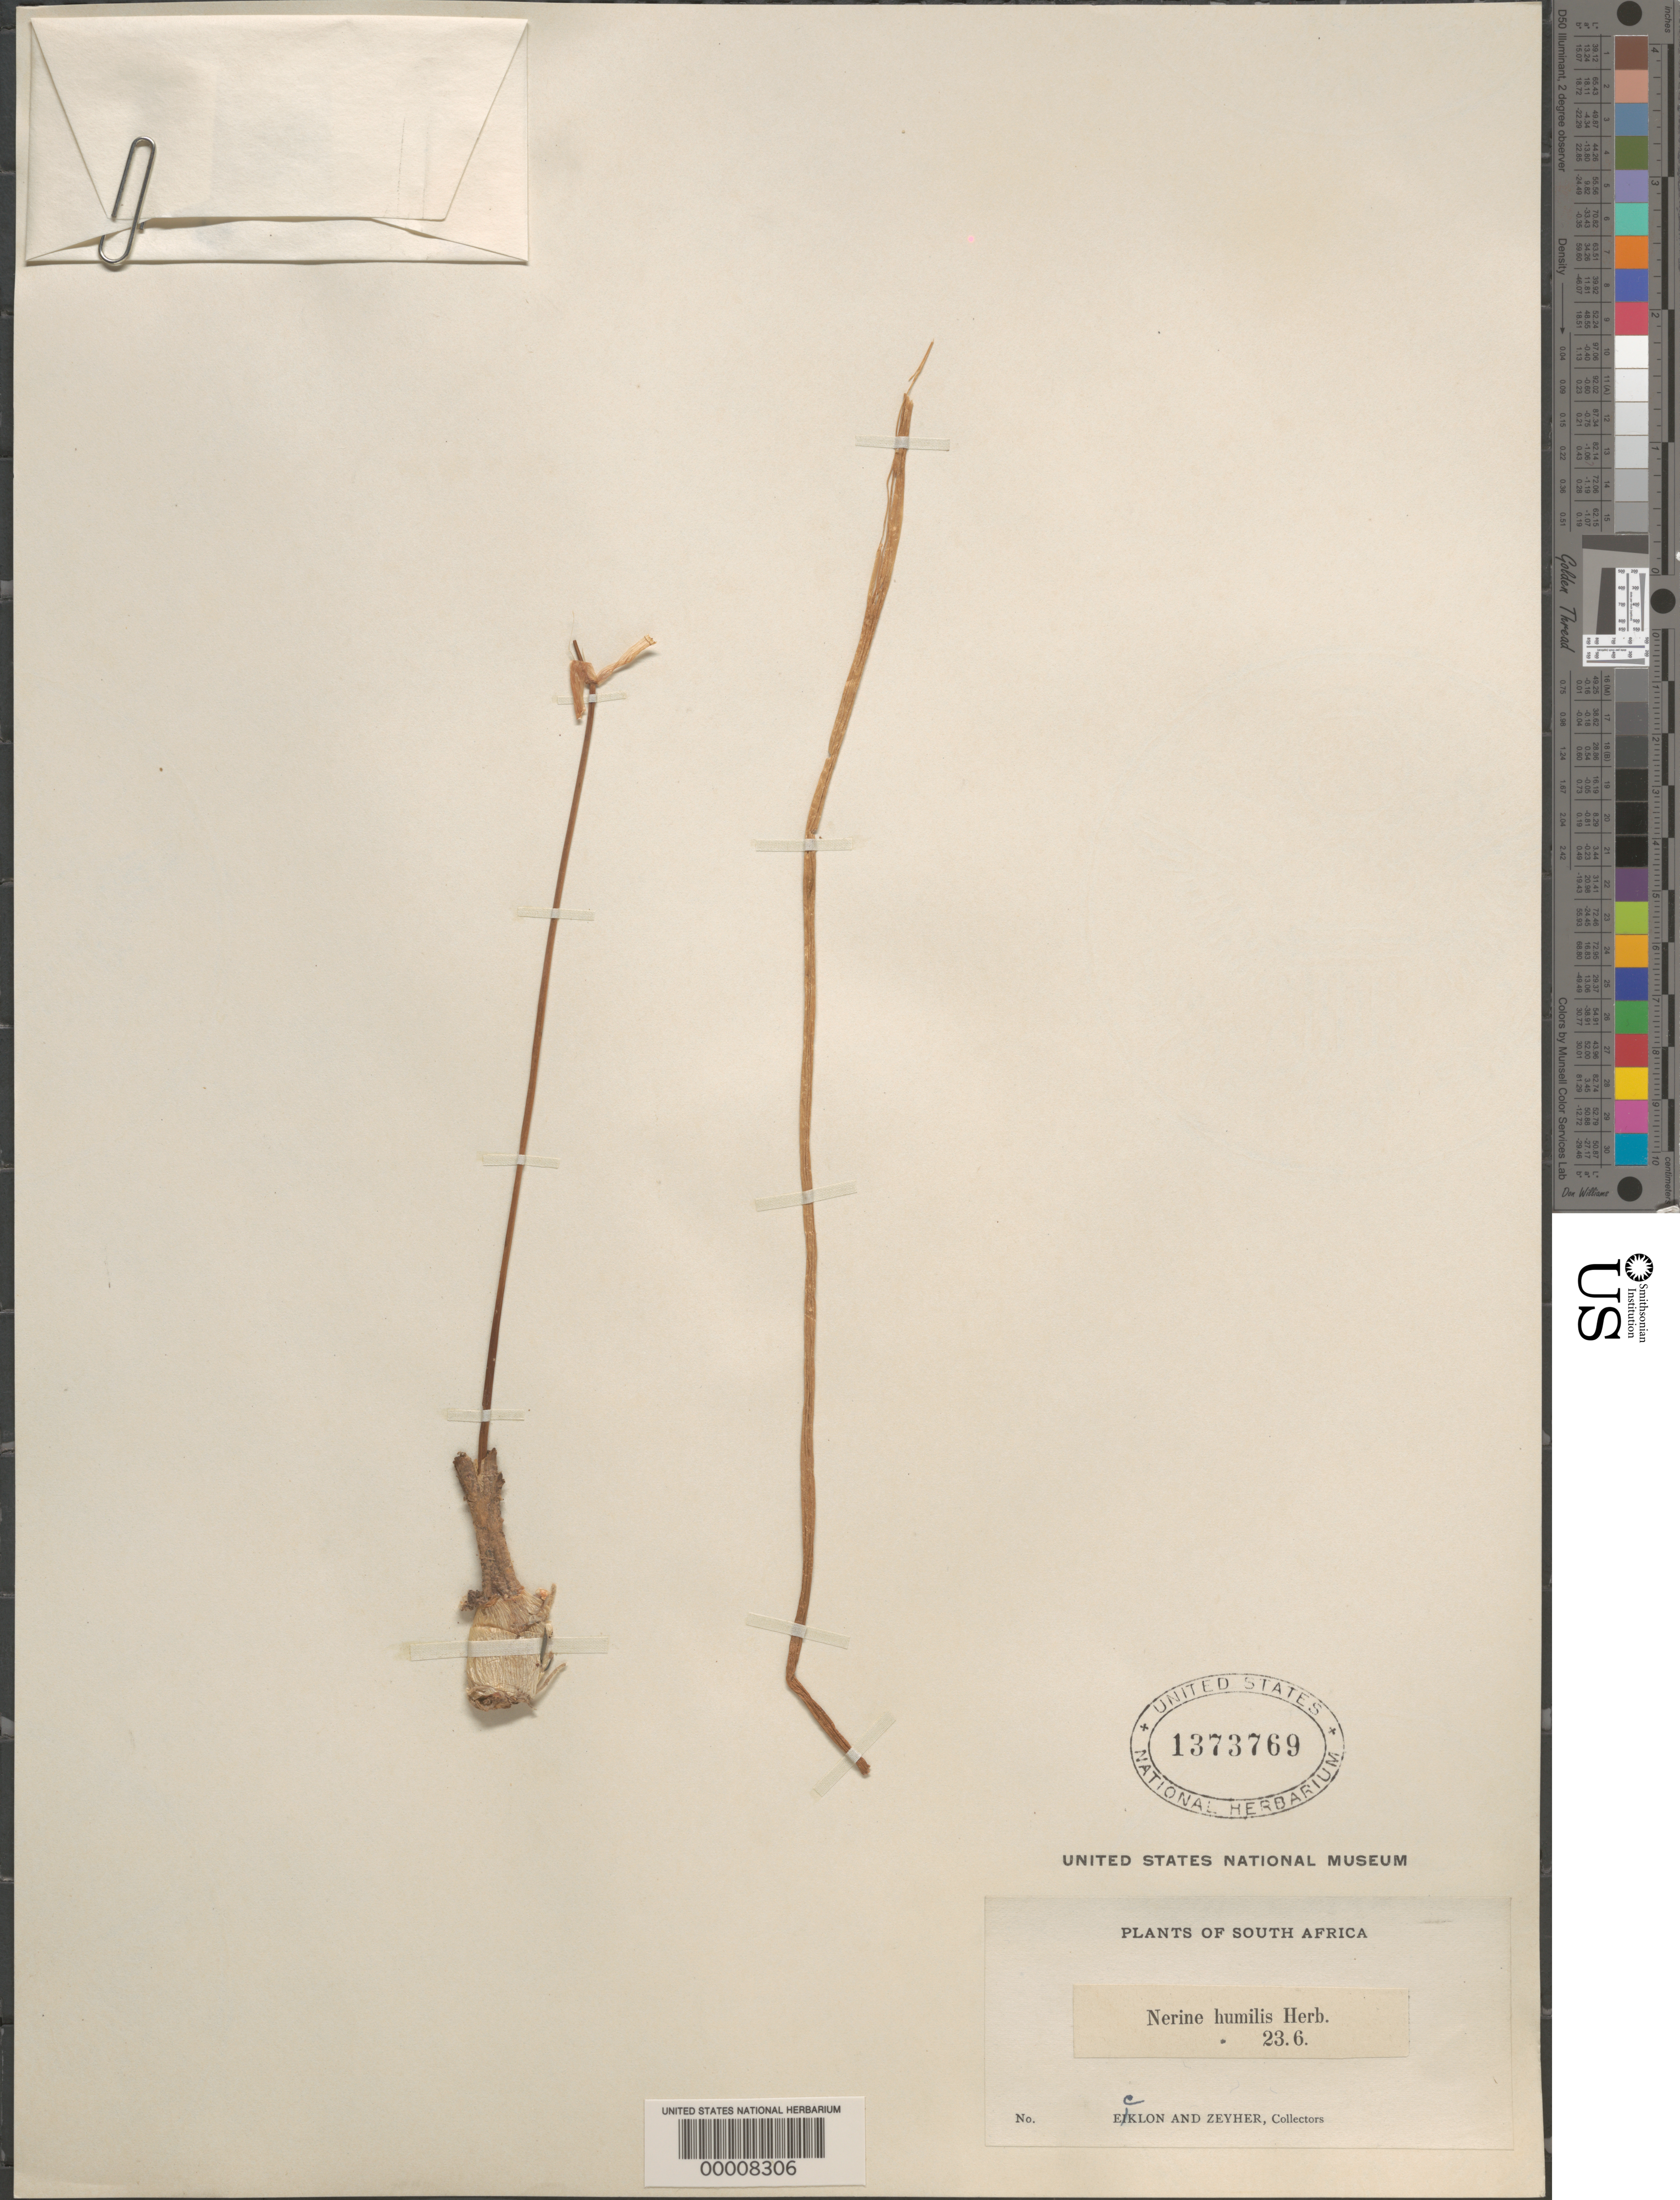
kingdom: Plantae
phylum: Tracheophyta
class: Liliopsida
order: Asparagales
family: Amaryllidaceae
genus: Nerine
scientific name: Nerine humilis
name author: Herb.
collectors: C. F. Ecklon & C. Zeyher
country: South Africa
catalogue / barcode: US 1373769